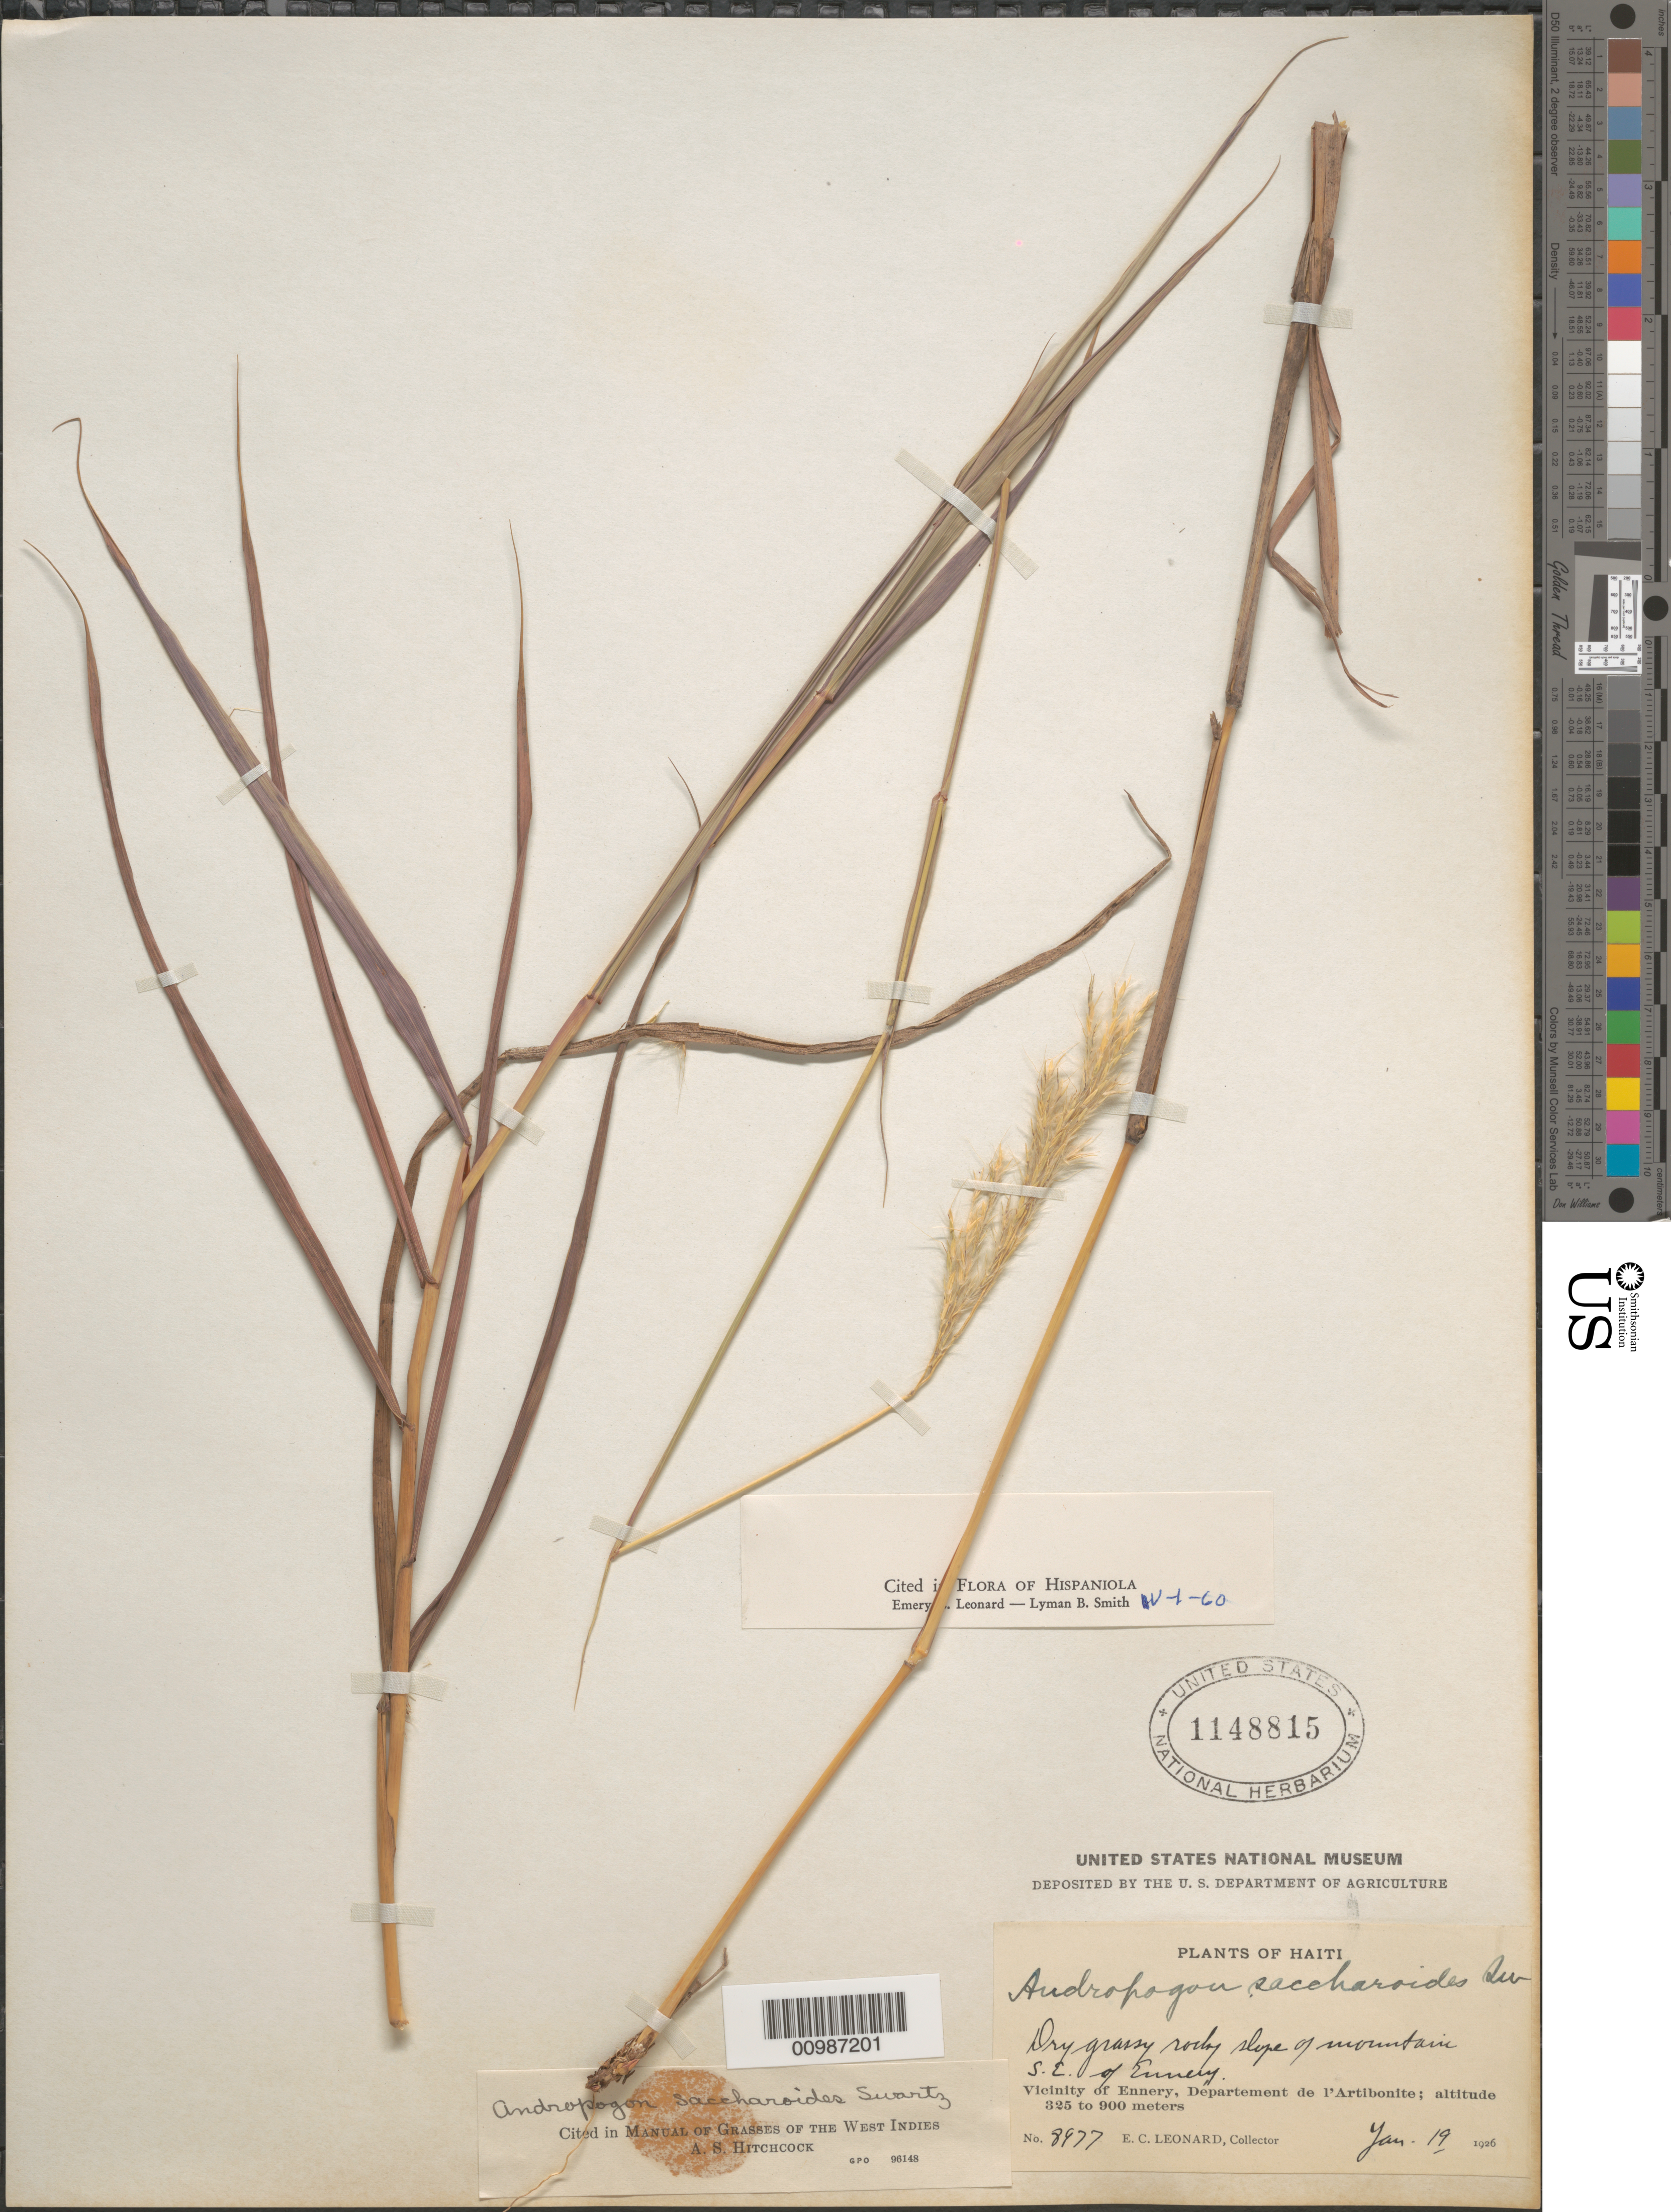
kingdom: Plantae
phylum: Tracheophyta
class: Liliopsida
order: Poales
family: Poaceae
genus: Andropogon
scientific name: Andropogon saccharoides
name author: Sw.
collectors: E. C. Leonard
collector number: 8977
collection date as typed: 19 Jan 1926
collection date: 1926-01-19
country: Haiti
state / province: Artibonite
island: Hispaniola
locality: Near Ennery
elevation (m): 325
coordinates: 0 N, 0 E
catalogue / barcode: US 1148815